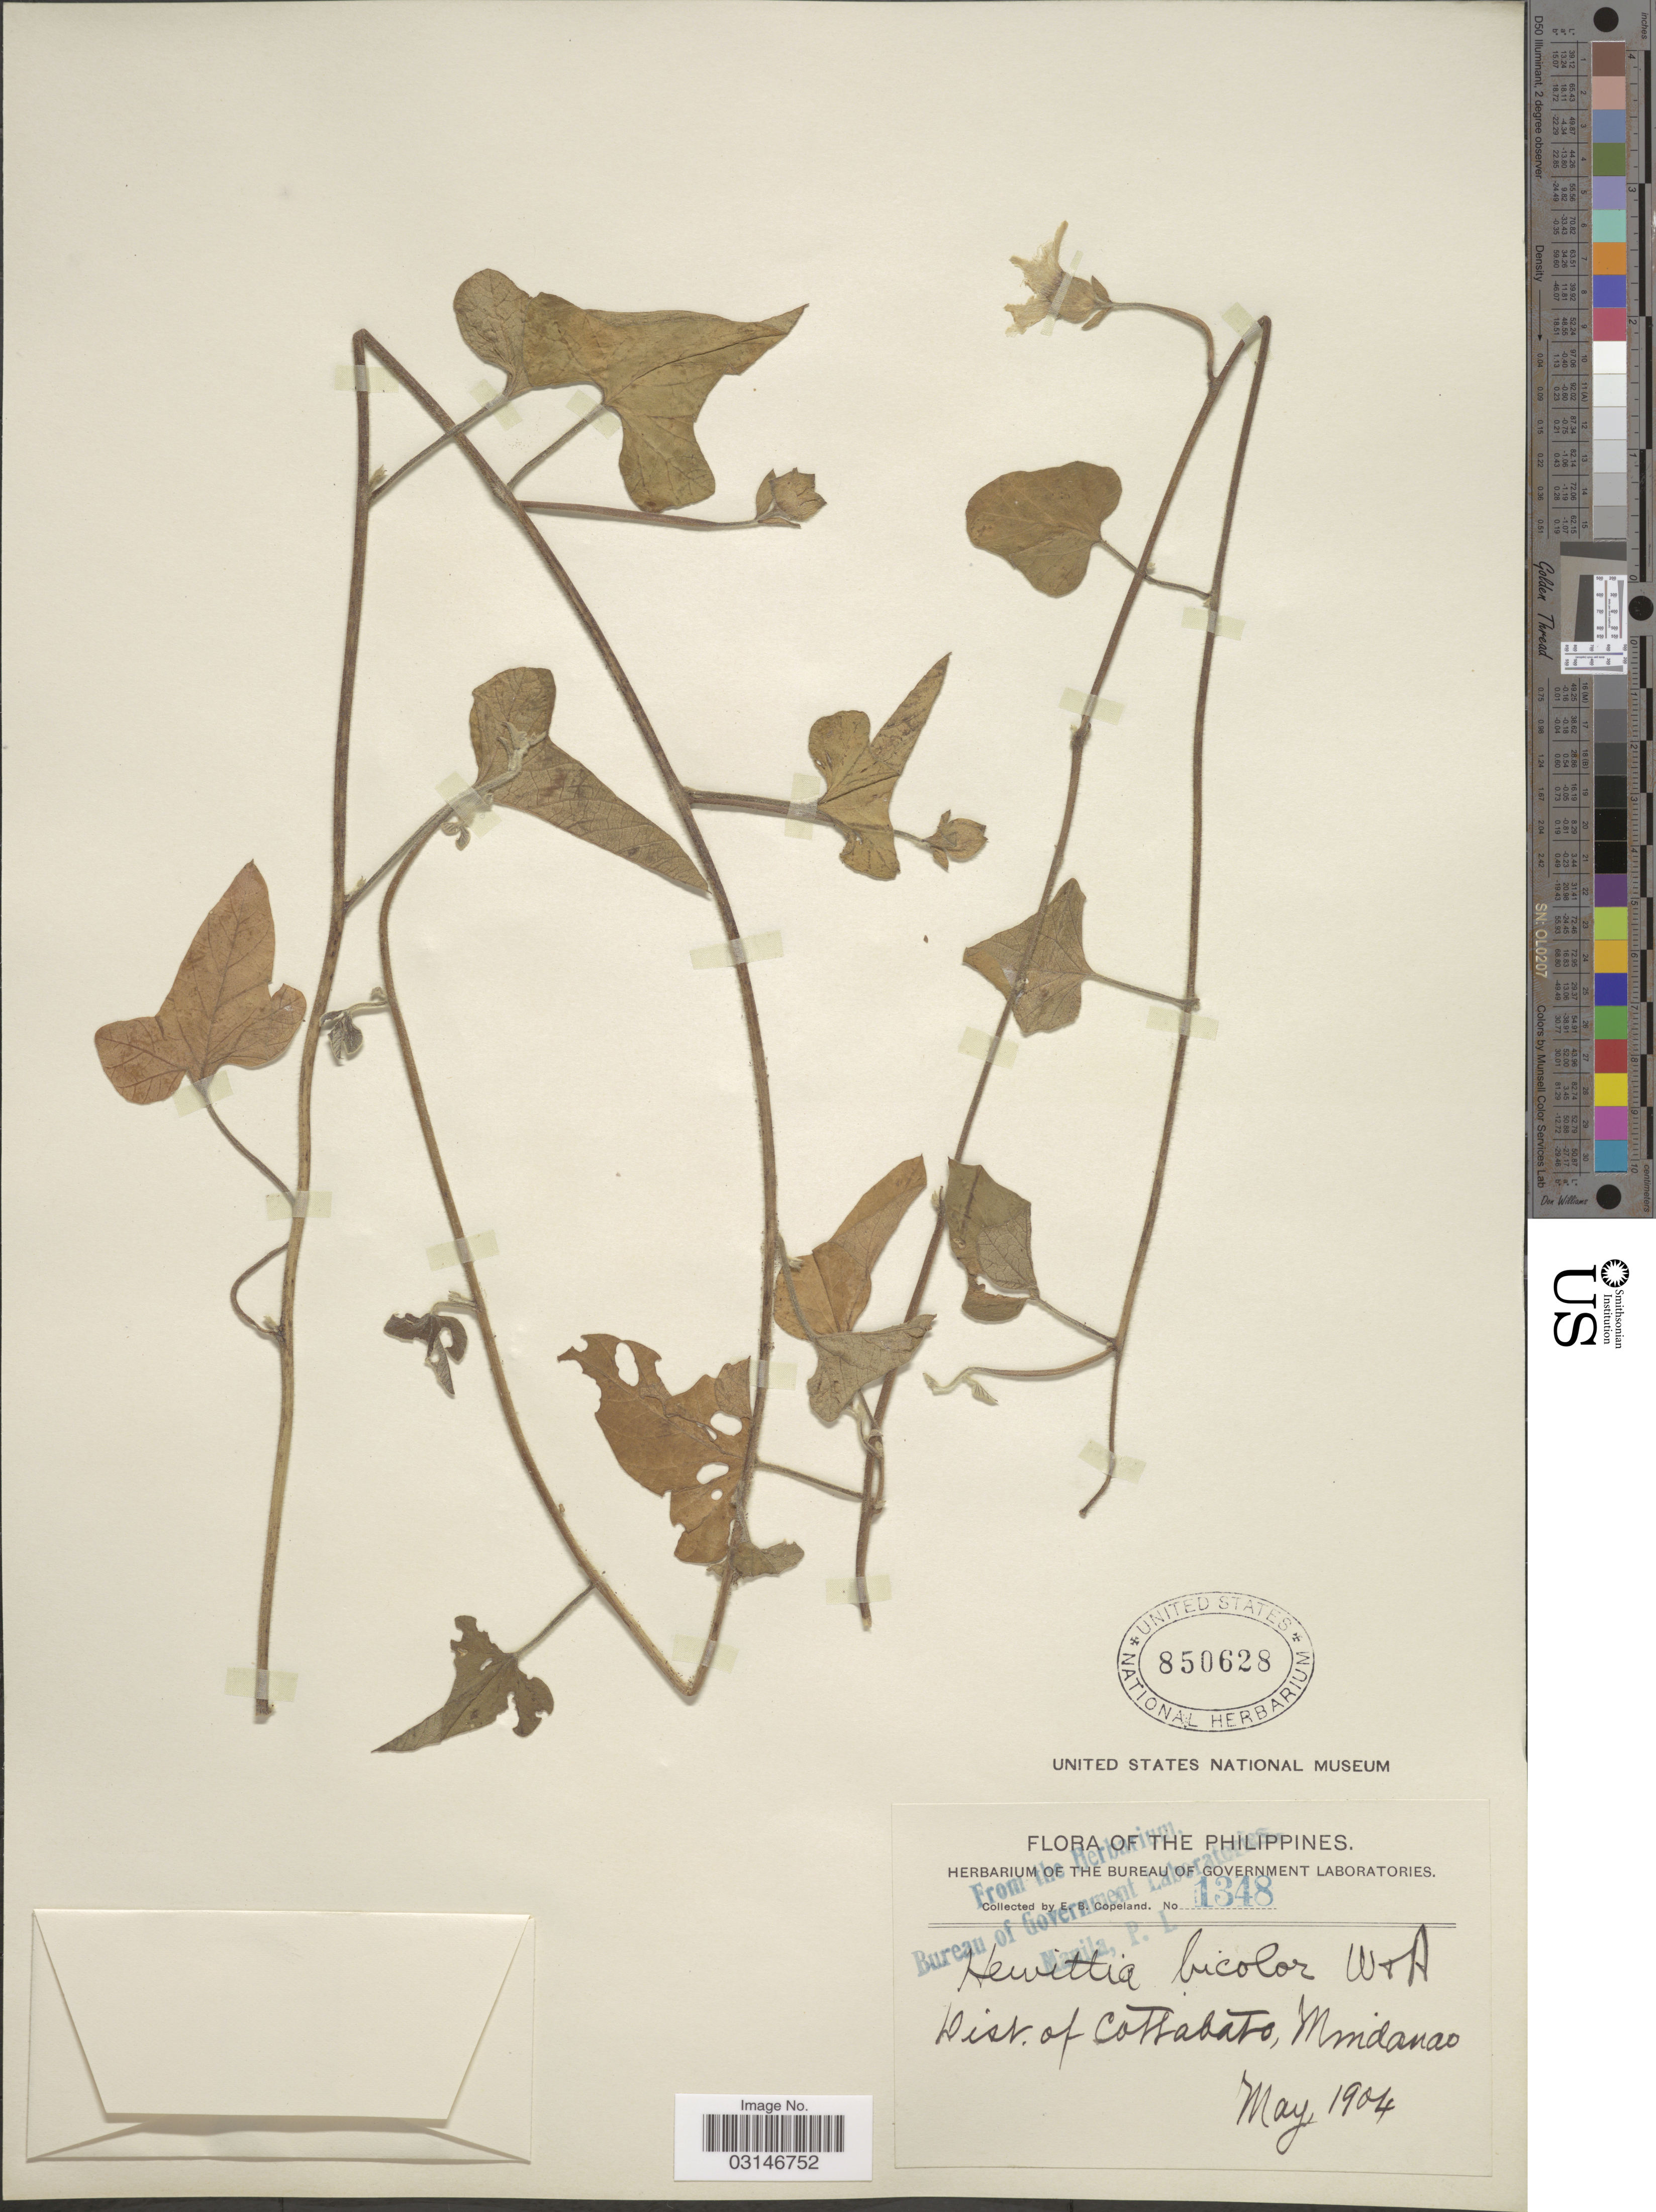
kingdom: Plantae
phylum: Tracheophyta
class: Magnoliopsida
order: Solanales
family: Convolvulaceae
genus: Hewittia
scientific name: Hewittia malabarica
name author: (L.) Suresh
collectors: E. B. Copeland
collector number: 1348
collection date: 1904-05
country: Philippines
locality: Dist. of Cottabato, Mindanao.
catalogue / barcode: US 850628